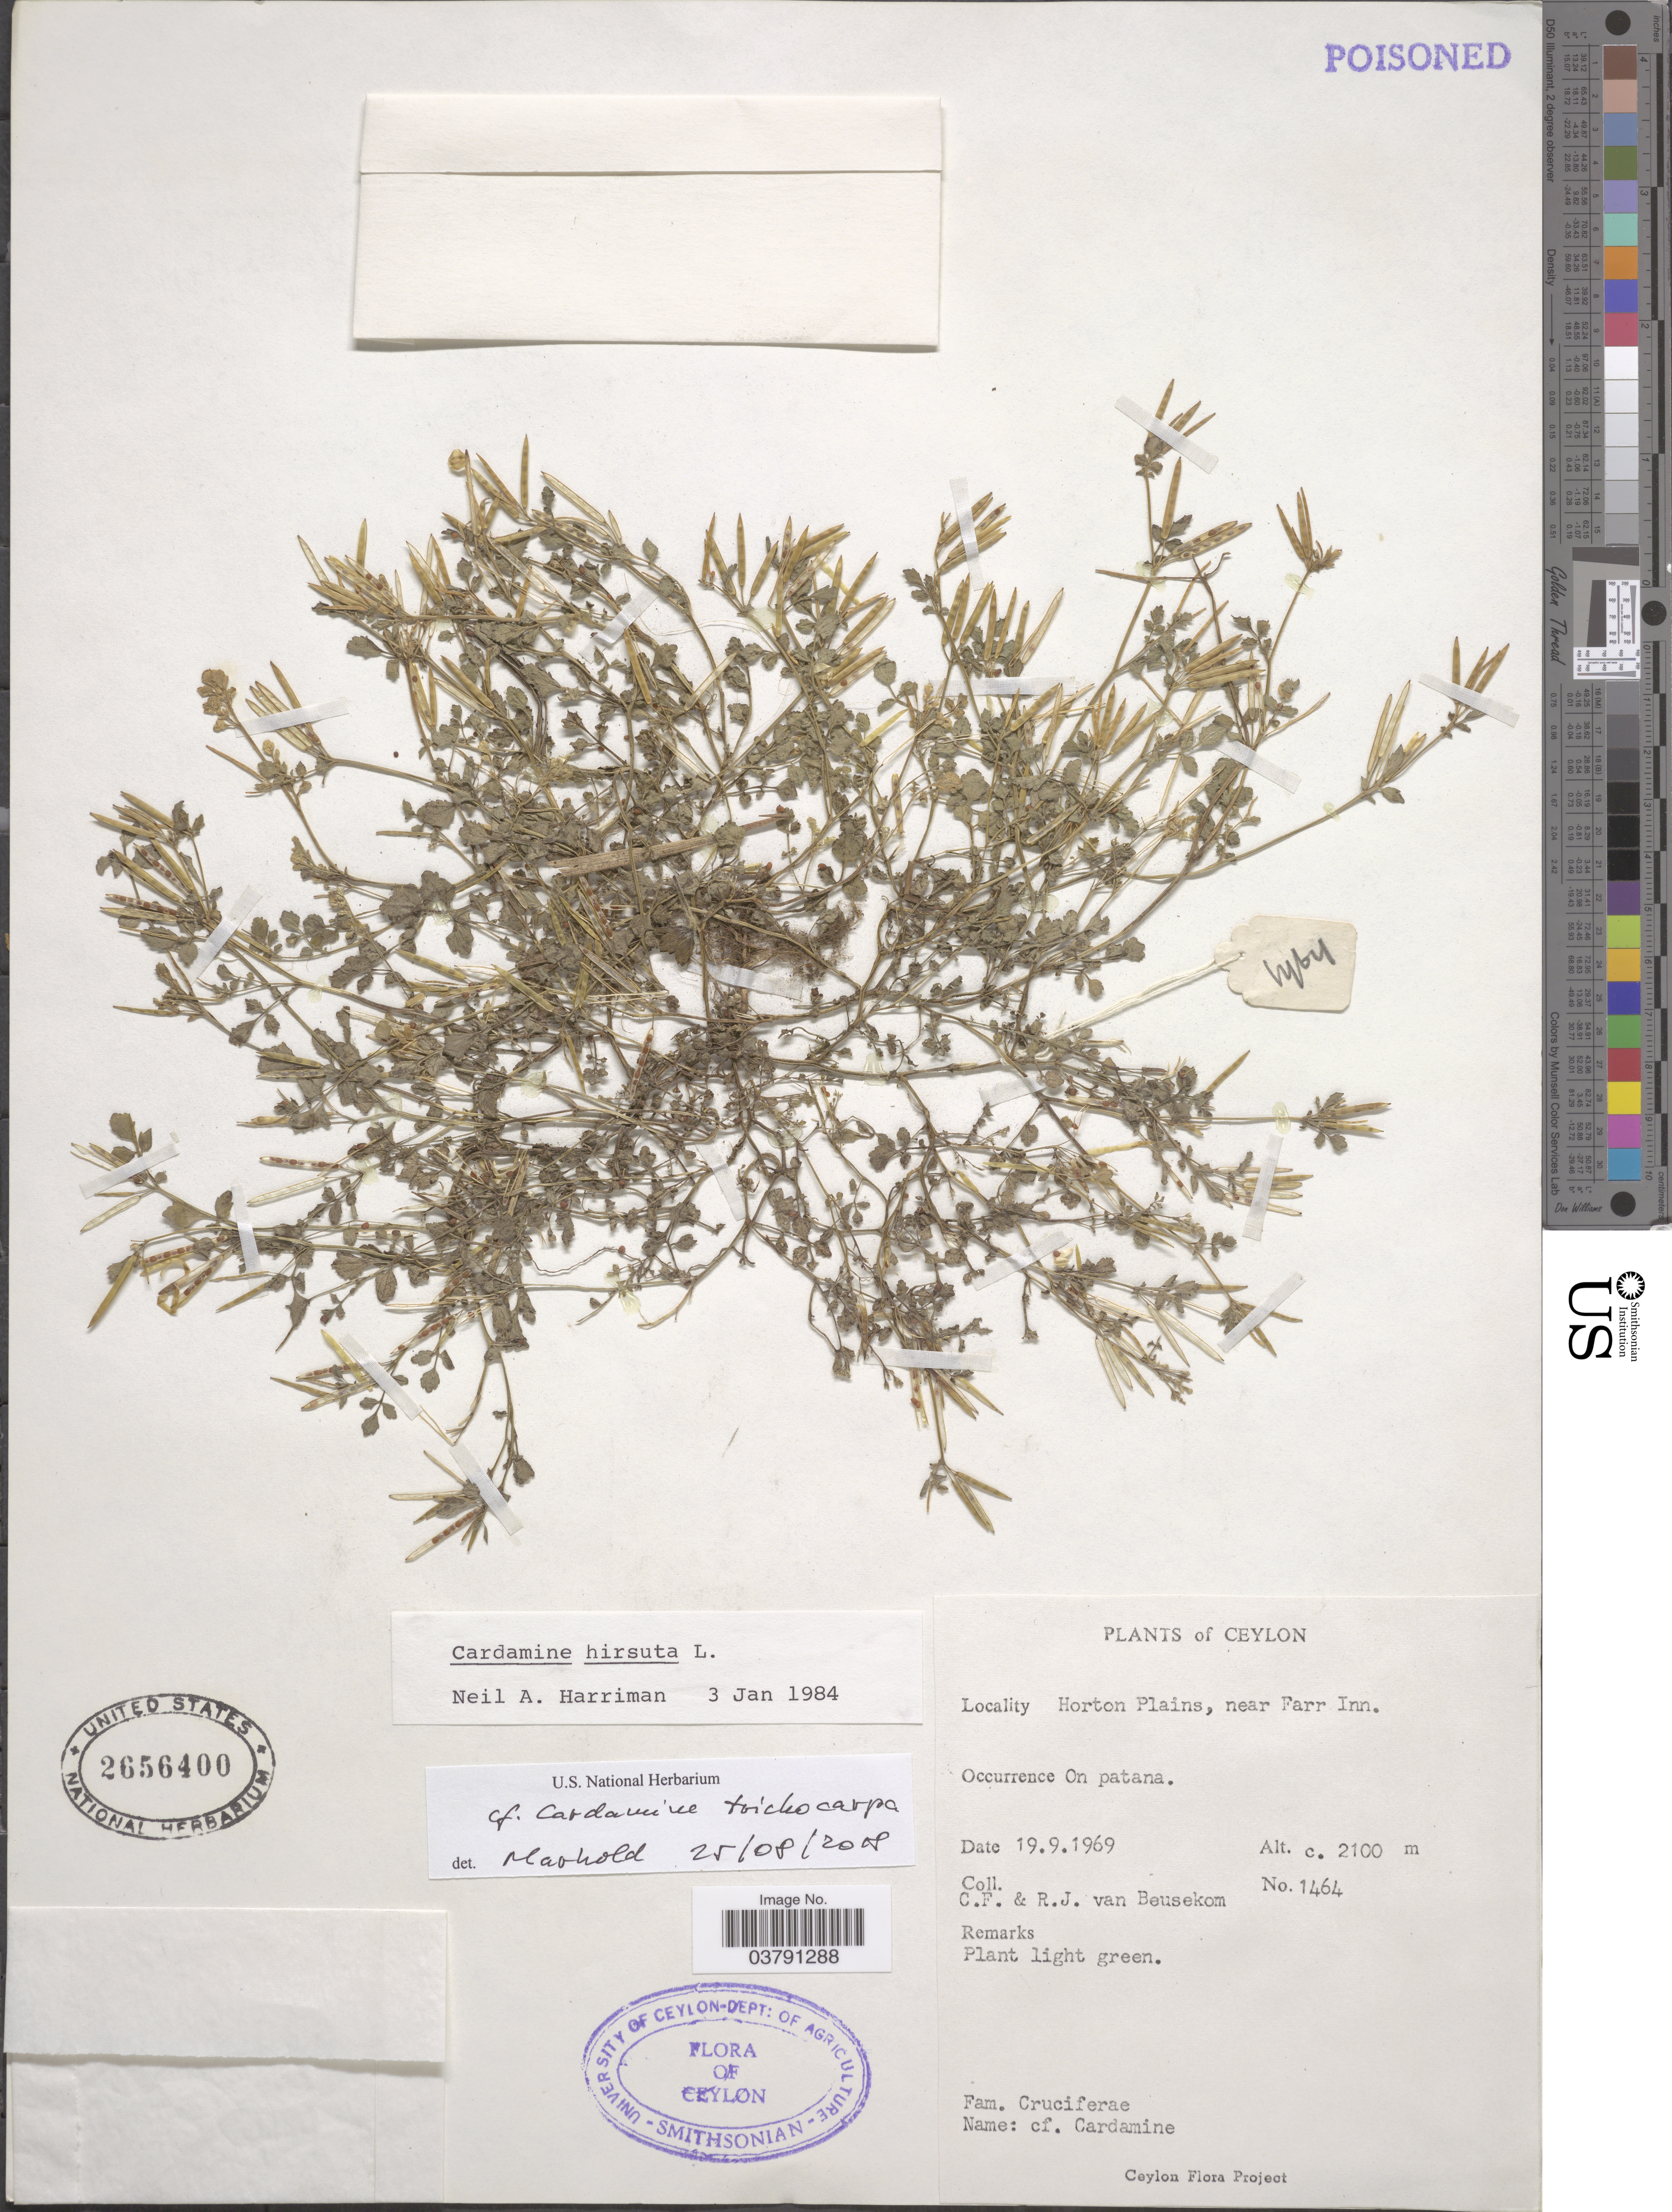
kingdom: Plantae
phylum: Tracheophyta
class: Magnoliopsida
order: Brassicales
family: Brassicaceae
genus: Cardamine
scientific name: Cardamine trichocarpa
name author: Hochst. & A. Rich.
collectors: C. F. Beusekom & R. Van Beusekom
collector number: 1464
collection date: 1969-09-19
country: Sri Lanka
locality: Ceylon. Horton Plains, near Farr Inn.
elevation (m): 2100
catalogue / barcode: US 2656400